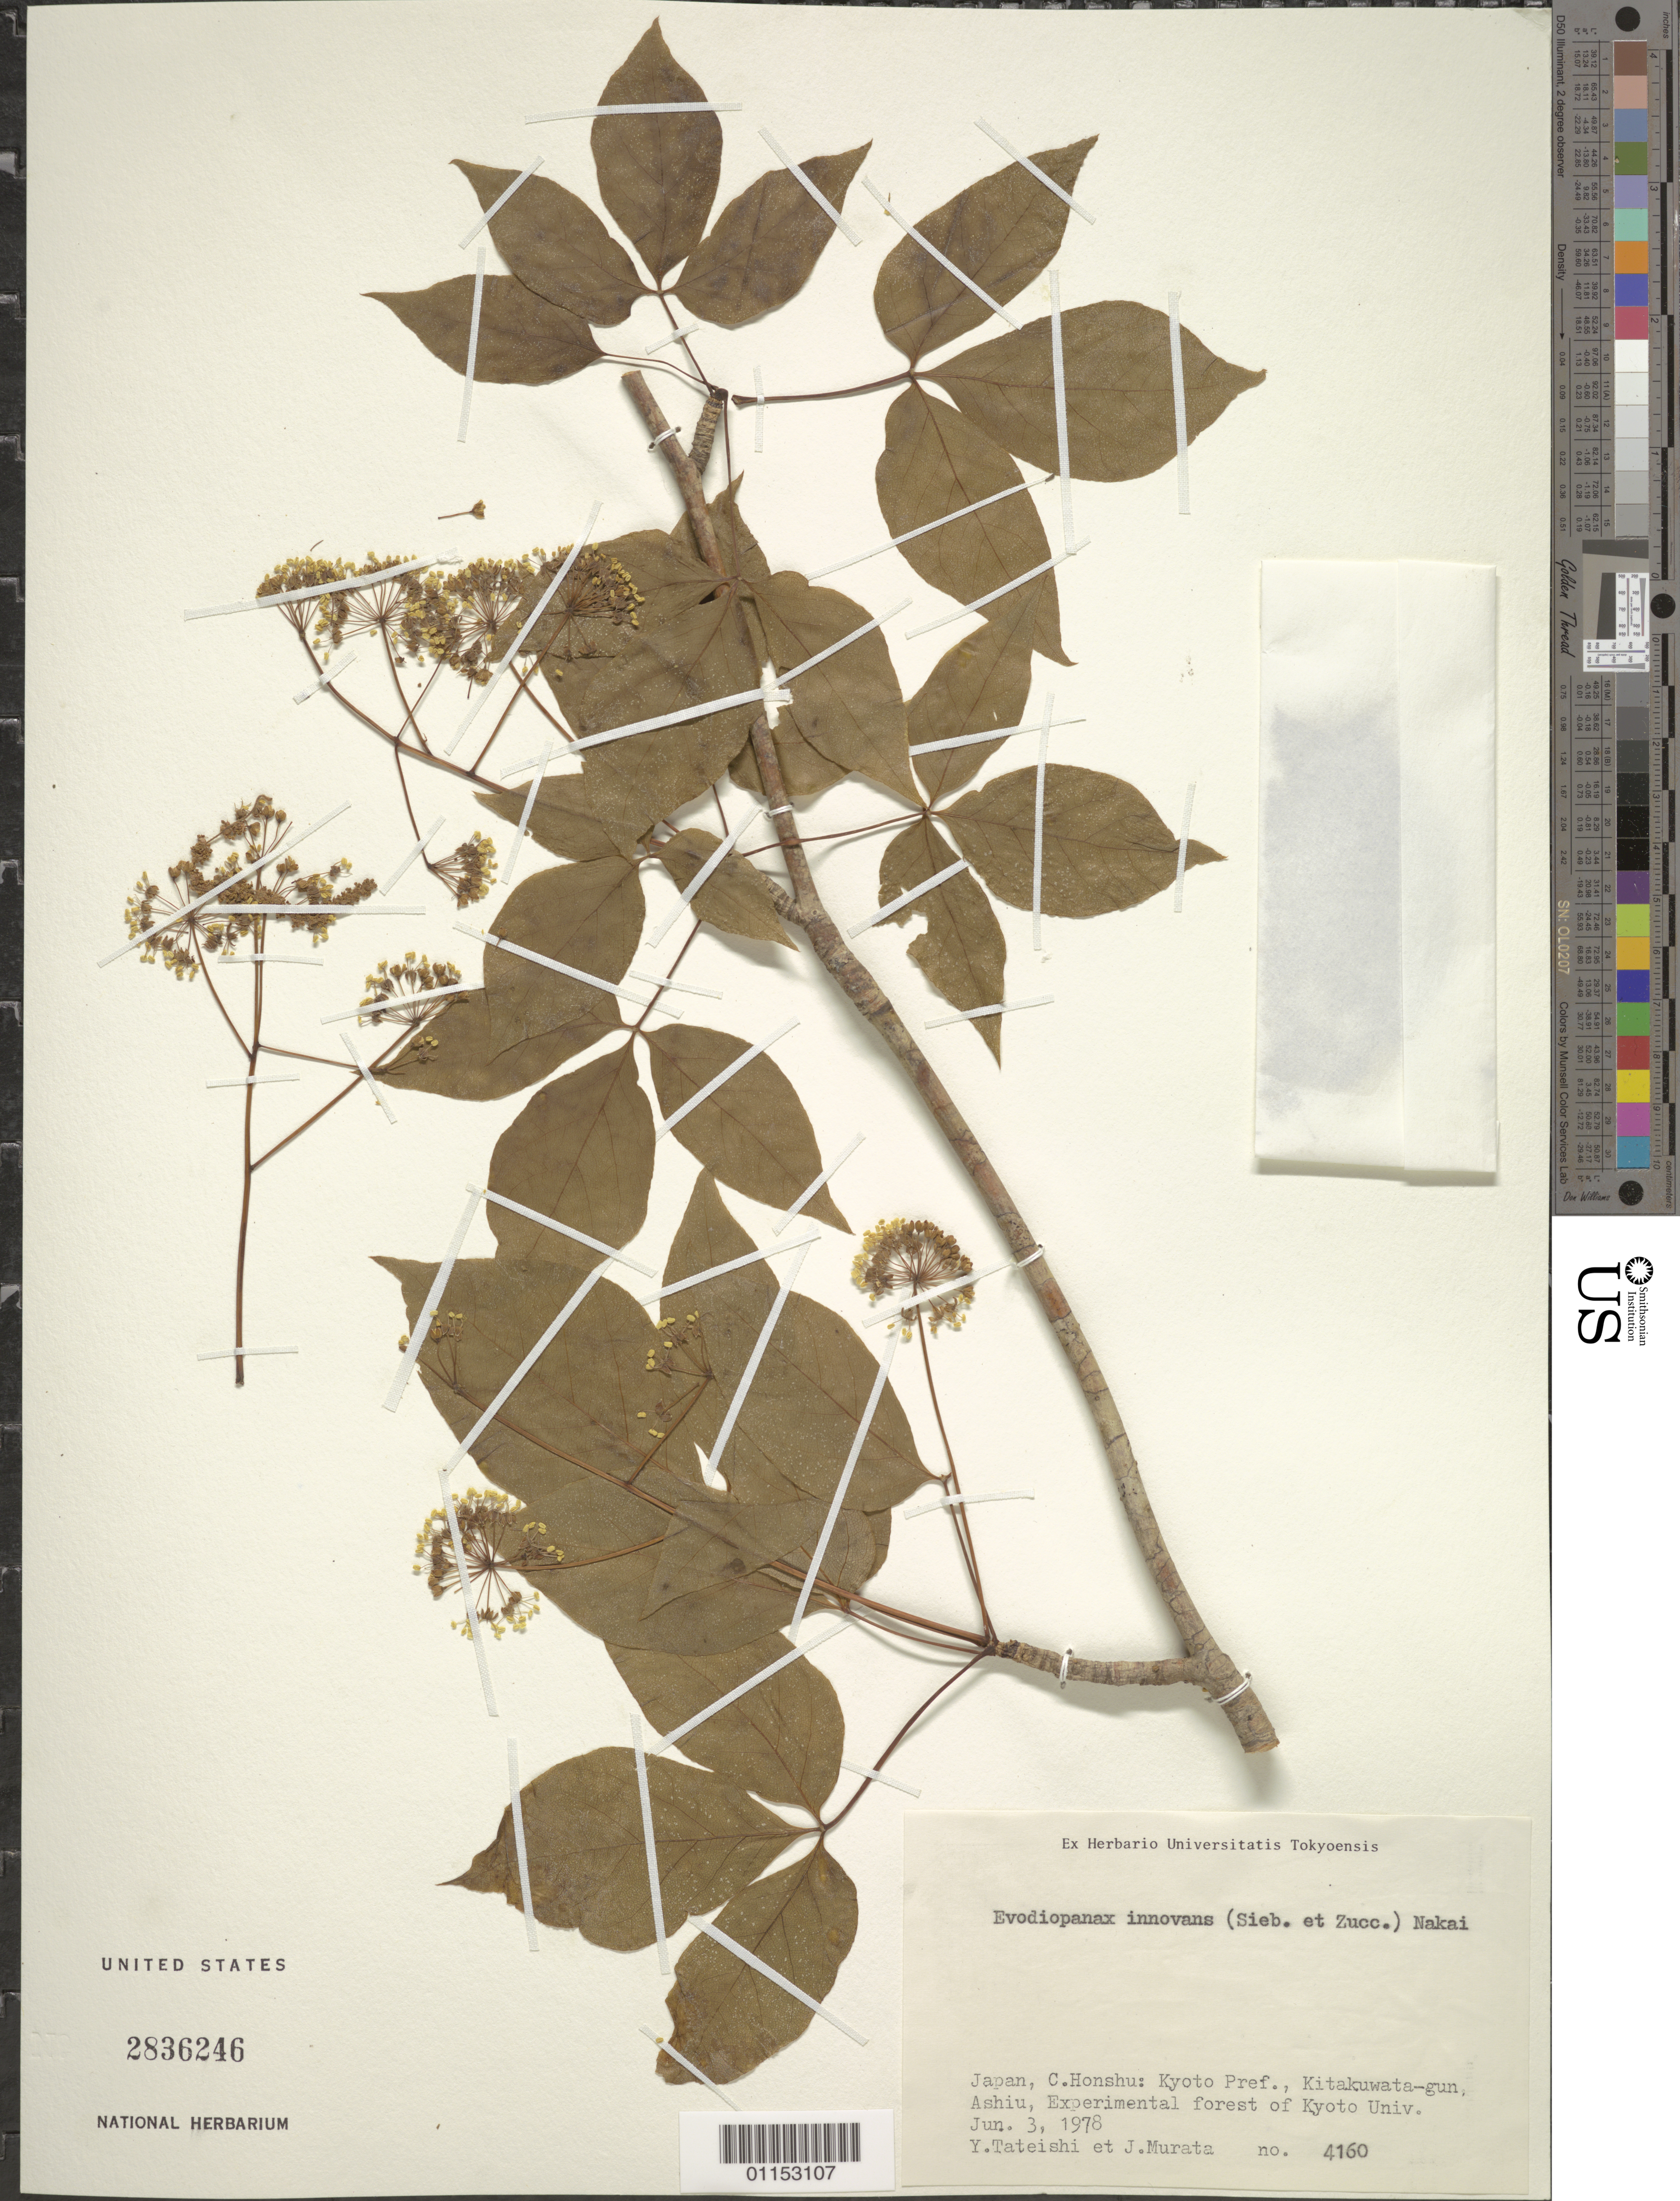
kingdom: Plantae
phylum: Tracheophyta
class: Magnoliopsida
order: Apiales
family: Araliaceae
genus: Gamblea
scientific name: Gamblea innovans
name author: (Siebold & Zucc.) C.B. Shang et al.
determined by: (US) Smithsonian Institution - National Museum of Natural History - Department of Botany (UNITED STATES)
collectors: Y. Tateishi & J. Murata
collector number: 4160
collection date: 1978-06-03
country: Japan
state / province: Kyoto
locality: Kyoto Pref., Kitakuwata-gun, Ashiu. Kyoto Univ.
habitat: Experimental forest.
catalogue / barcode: US 2836246